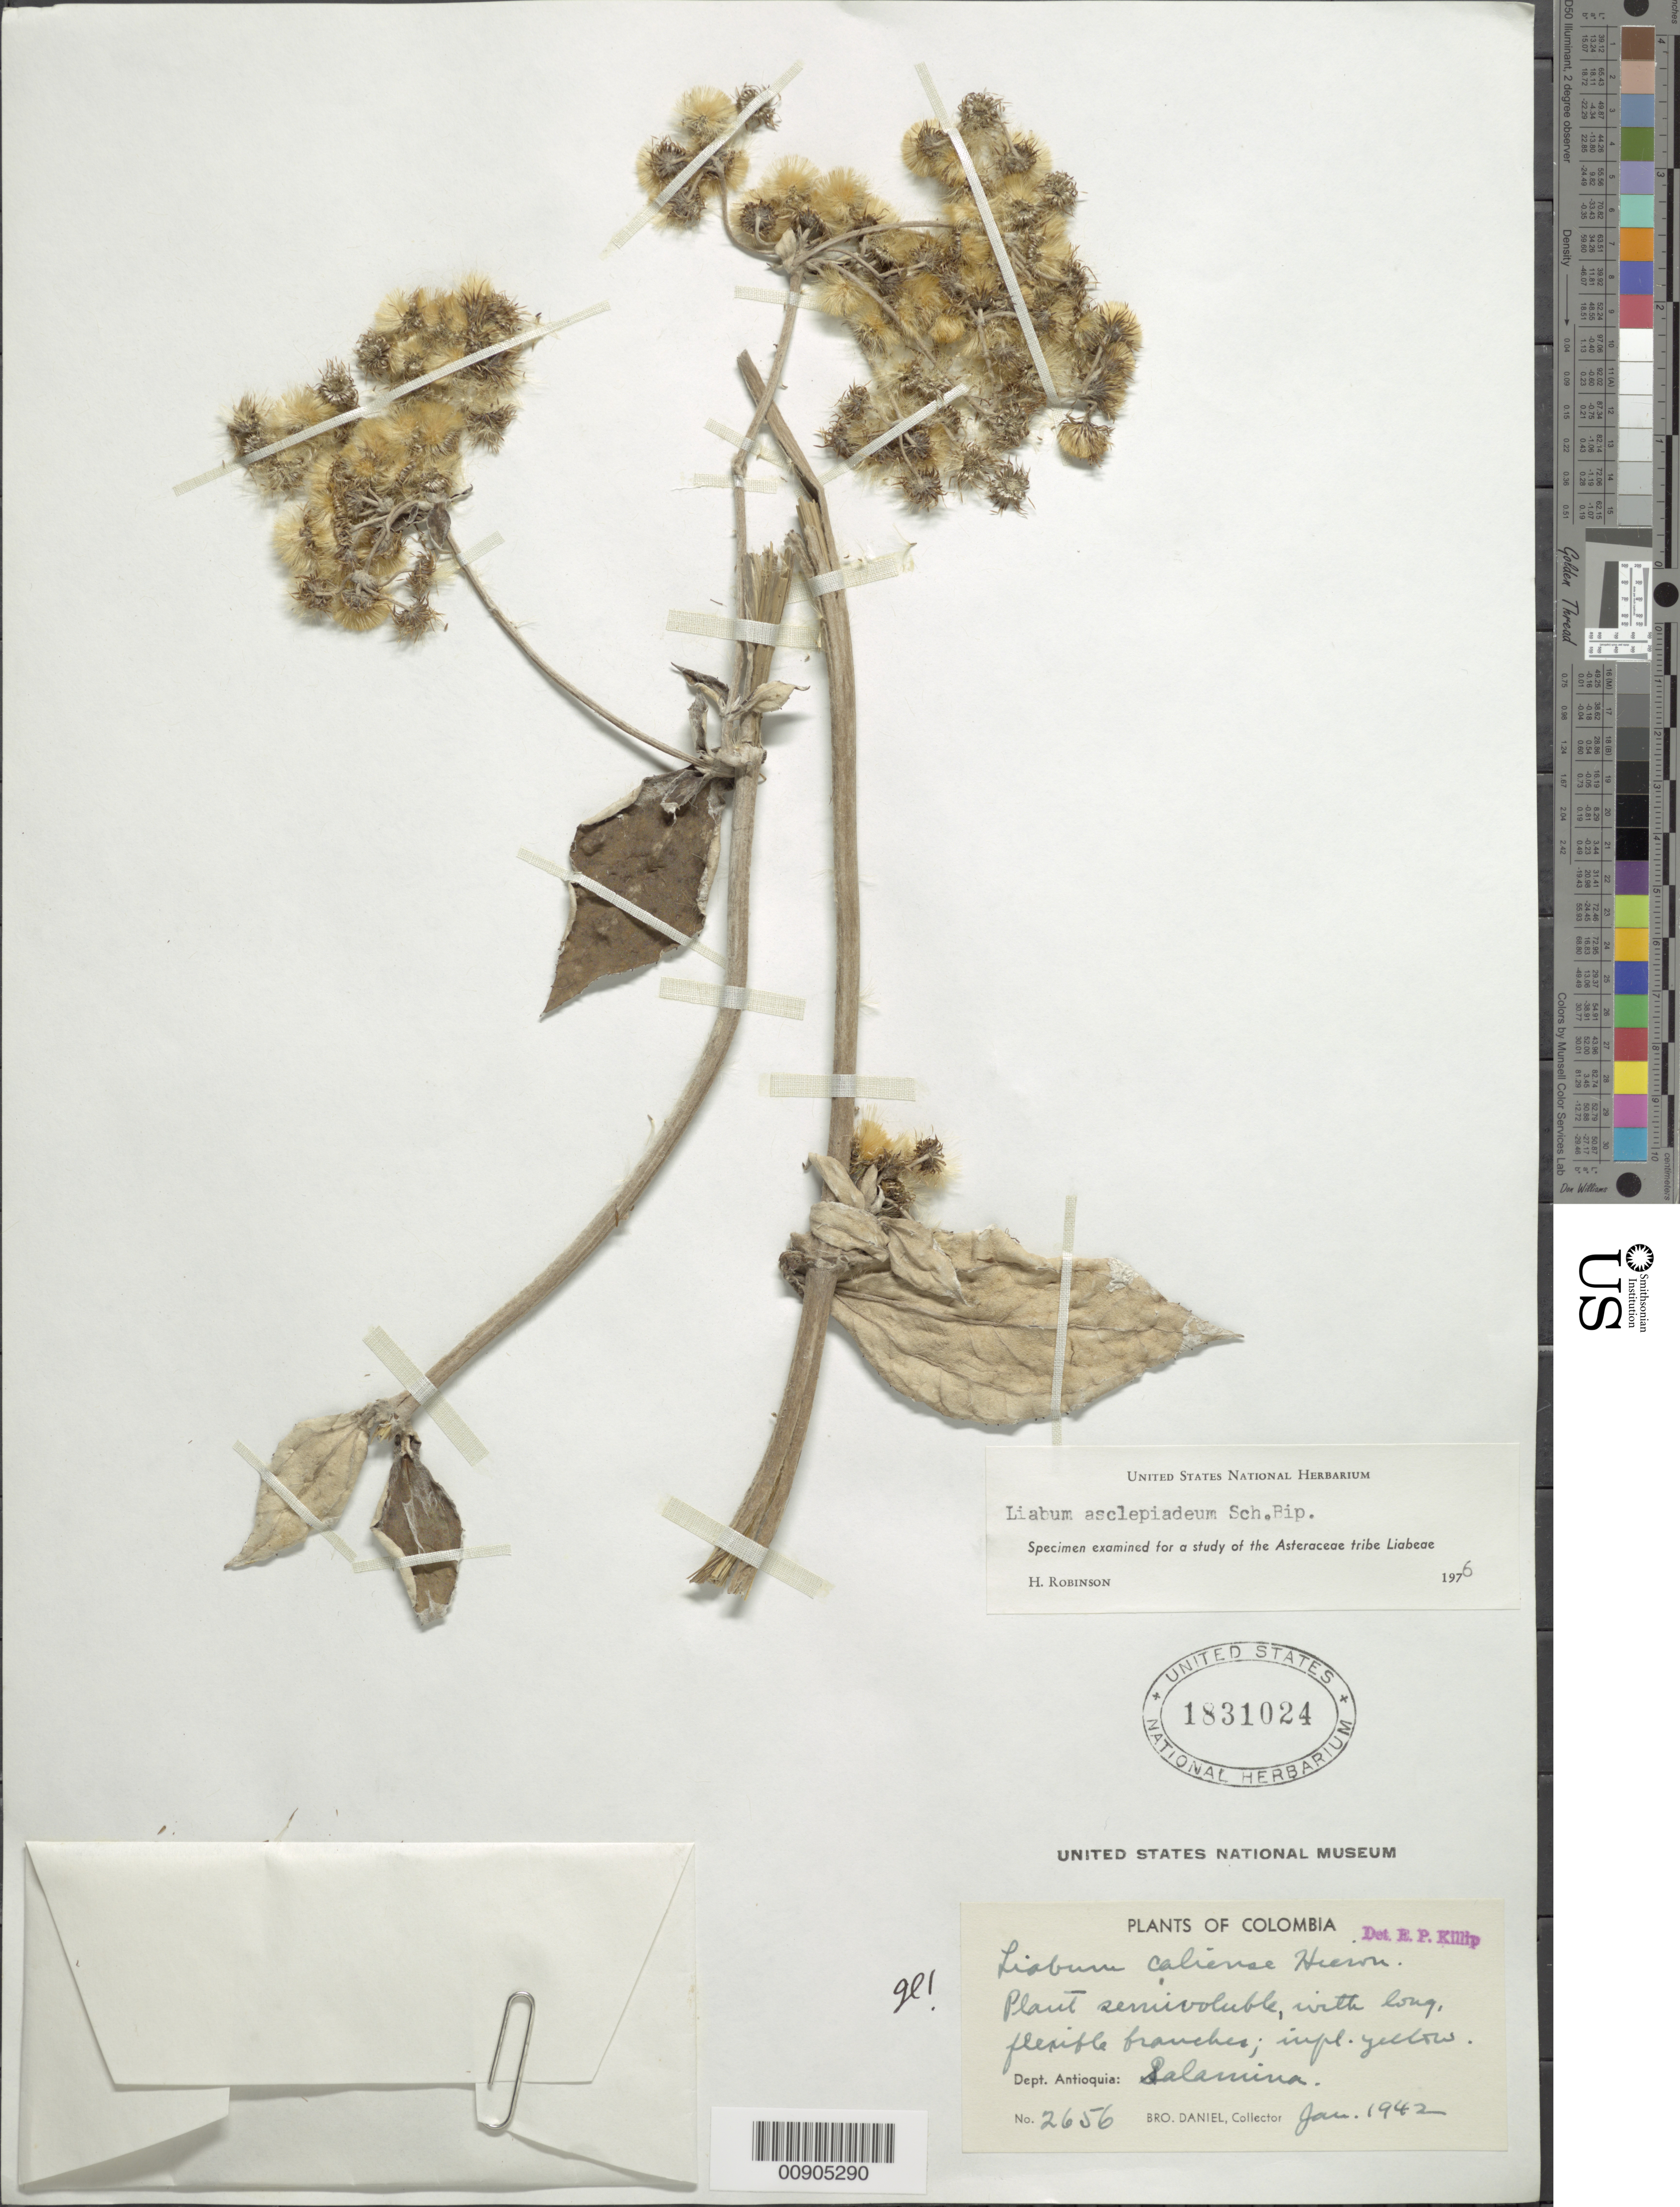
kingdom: Plantae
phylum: Tracheophyta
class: Magnoliopsida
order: Asterales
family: Asteraceae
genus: Liabum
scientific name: Liabum asclepiadeum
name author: Sch. Bip.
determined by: Robinson, Harold E., (US)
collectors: Bro. Daniel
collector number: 2656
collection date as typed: Jan-42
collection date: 1942-01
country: Colombia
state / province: Antioquia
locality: Salamina (?)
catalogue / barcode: US 1831024